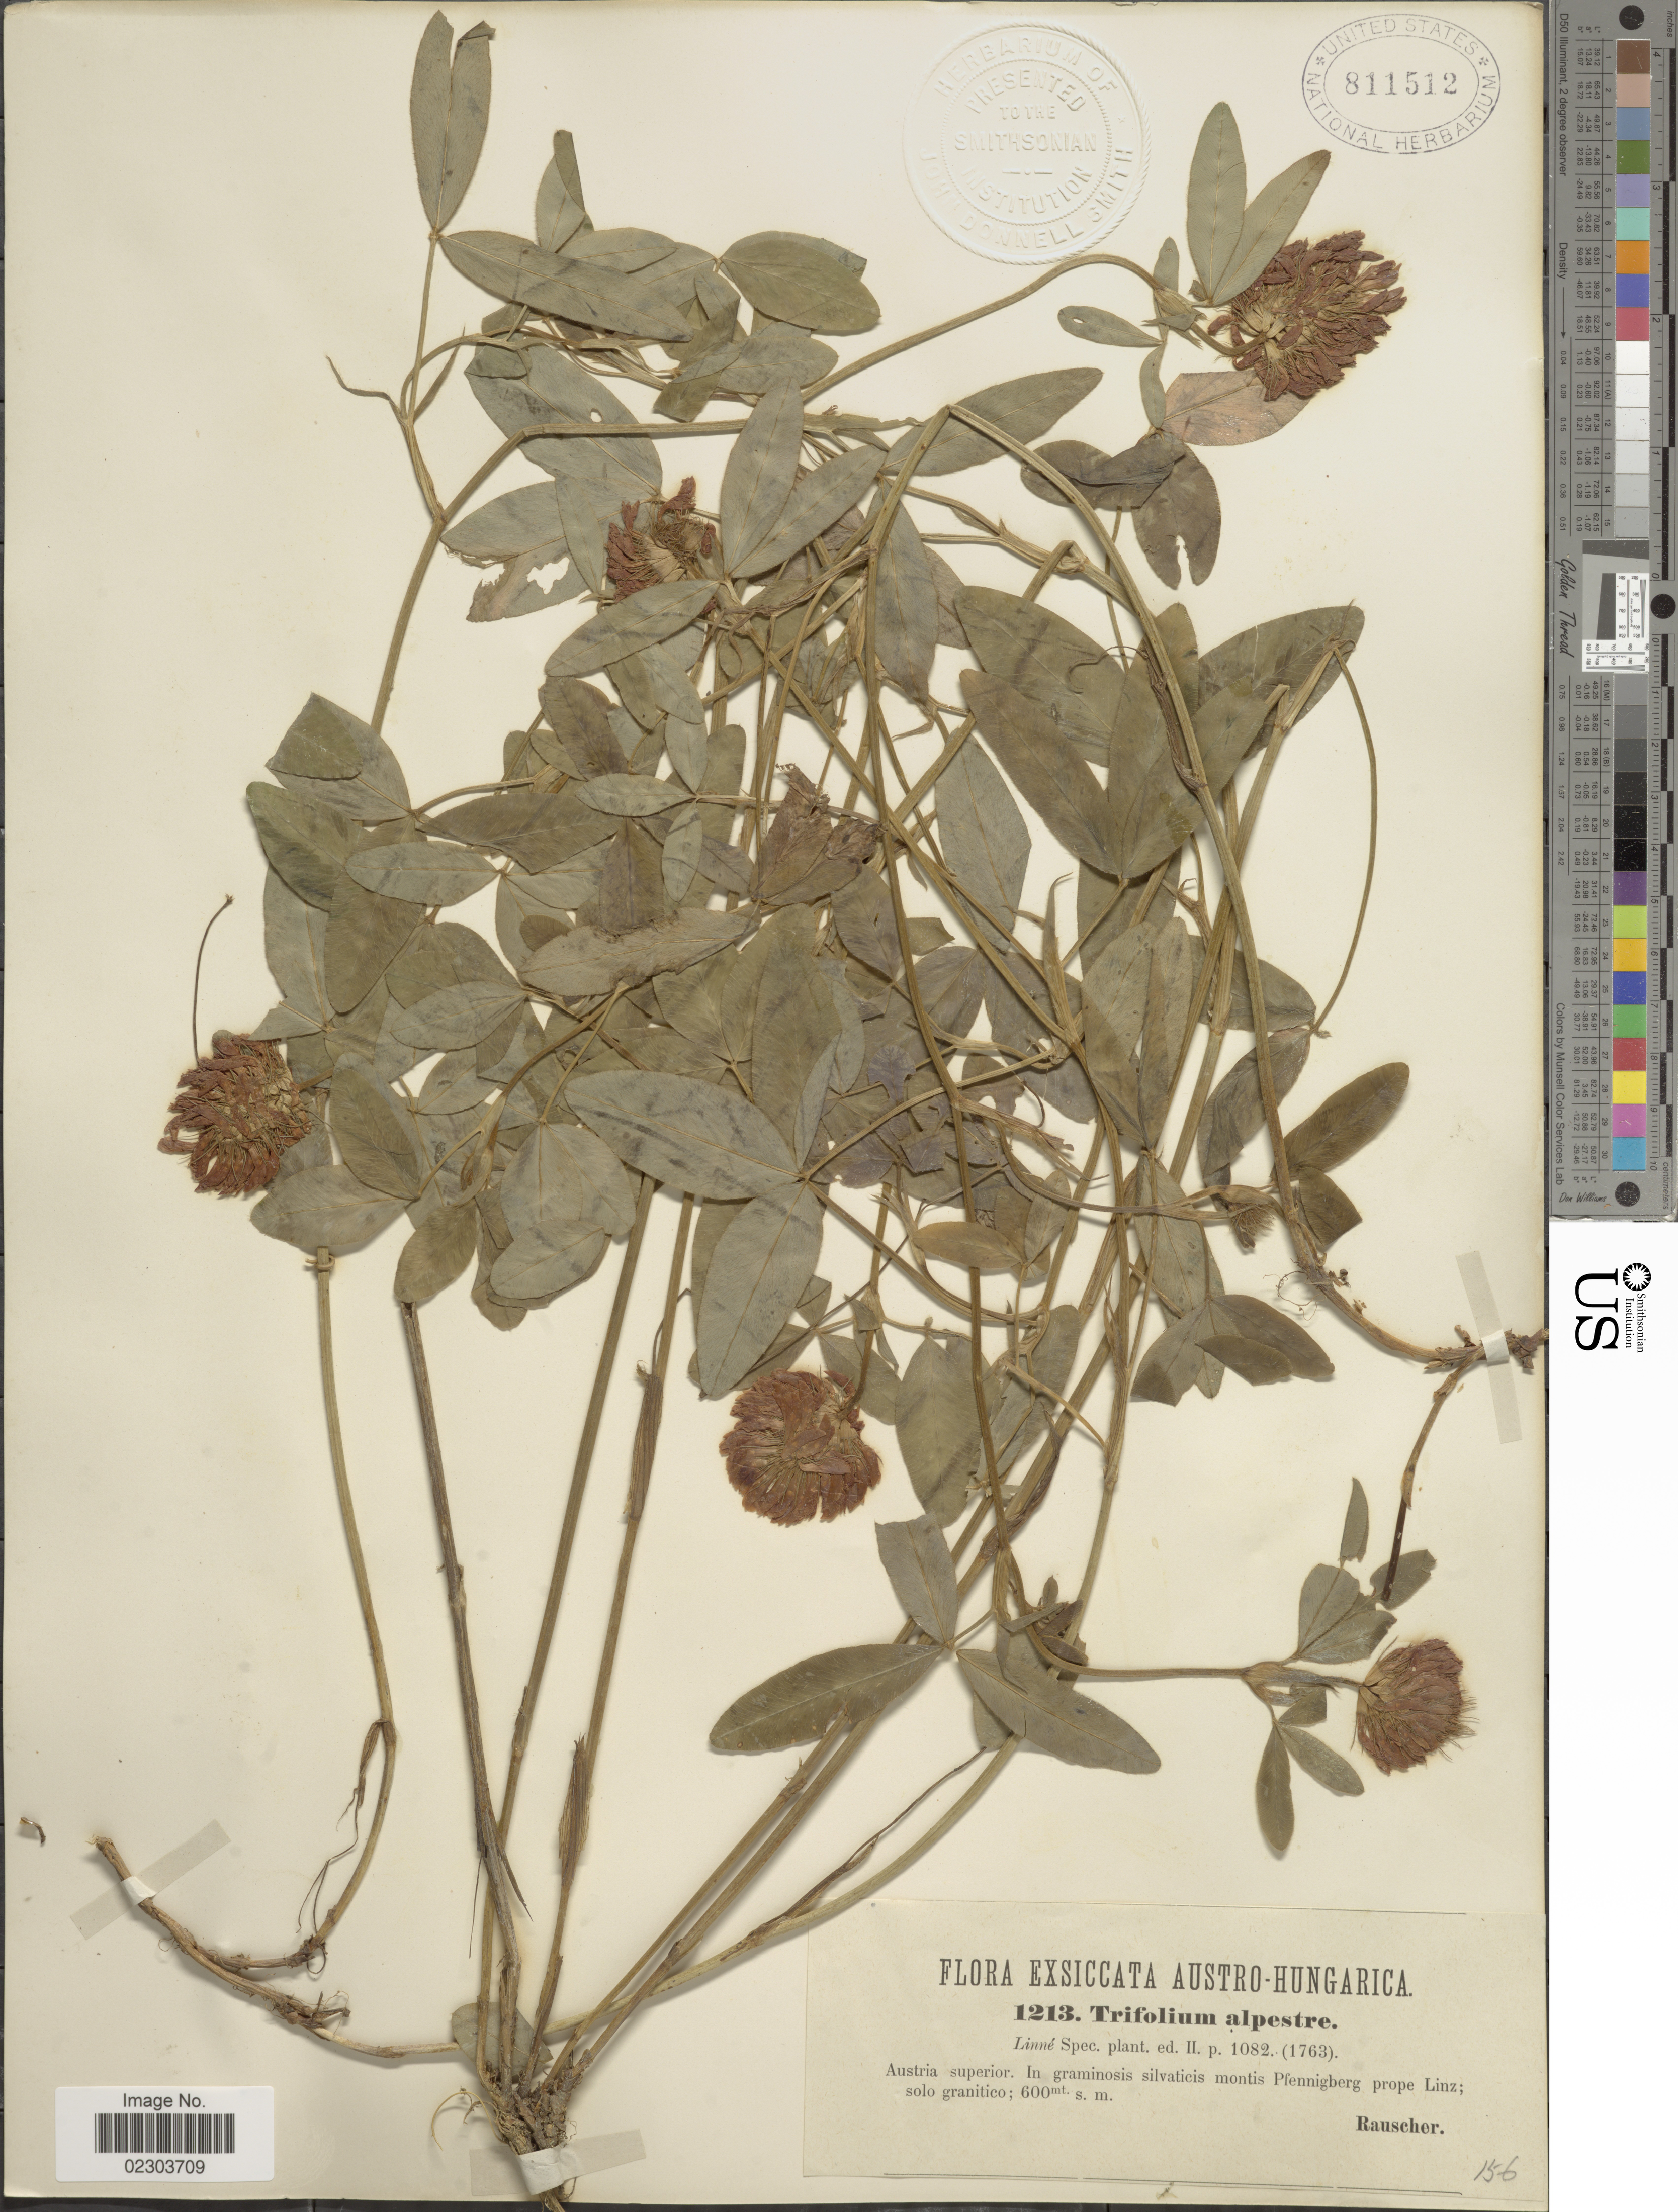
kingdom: Plantae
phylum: Tracheophyta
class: Magnoliopsida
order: Fabales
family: Fabaceae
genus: Trifolium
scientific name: Trifolium alpestre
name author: L.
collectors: -. Rauscher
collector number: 156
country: Austria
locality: Austro-Hungarica, Austria superior, in graminosis silvaticis monts Pfennigberg prope Linz; solo granitico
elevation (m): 600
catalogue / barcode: US 811512